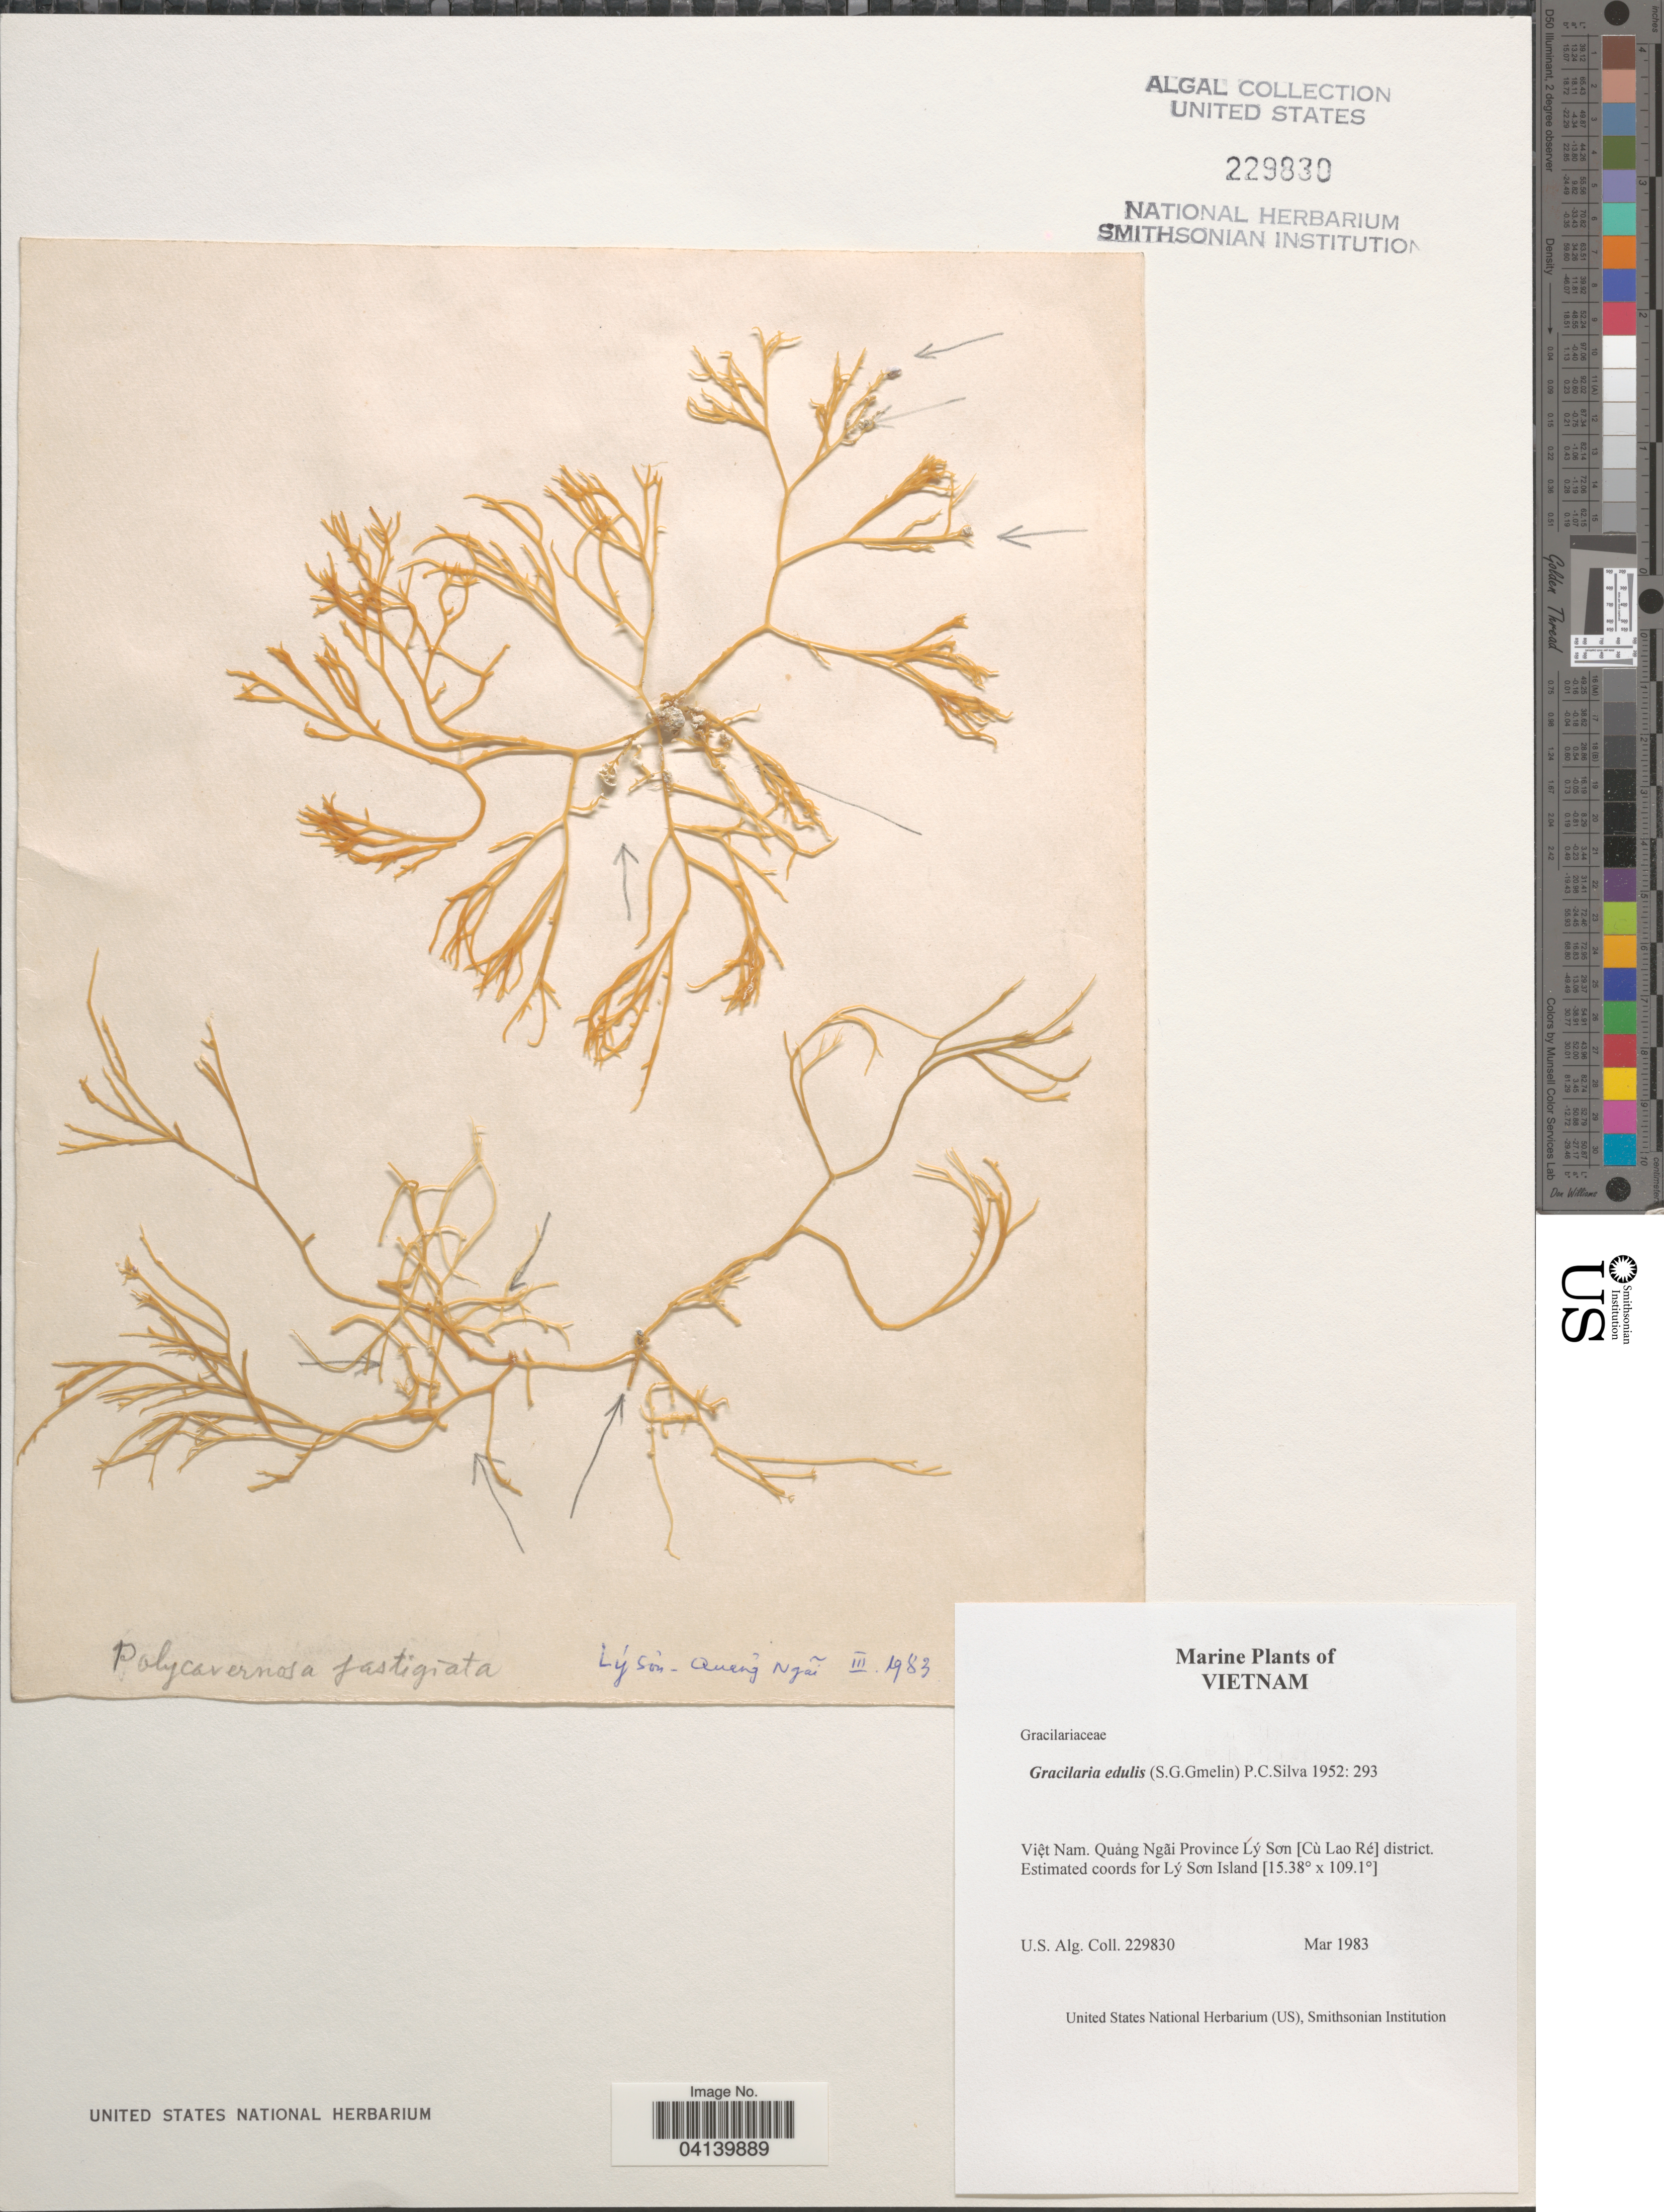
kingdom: Plantae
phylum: Rhodophyta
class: Florideophyceae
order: Gracilariales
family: Gracilariaceae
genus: Gracilaria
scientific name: Gracilaria edulis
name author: (S.G. Gmel.) P.C. Silva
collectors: U. S. Alg.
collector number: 229830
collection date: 1983-03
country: Vietnam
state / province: Quang Ngai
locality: Quàng Ngãi Province Lý Son [Cù Lao Ré] district. Estimated coords for Lý Son Island.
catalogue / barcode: US 229830